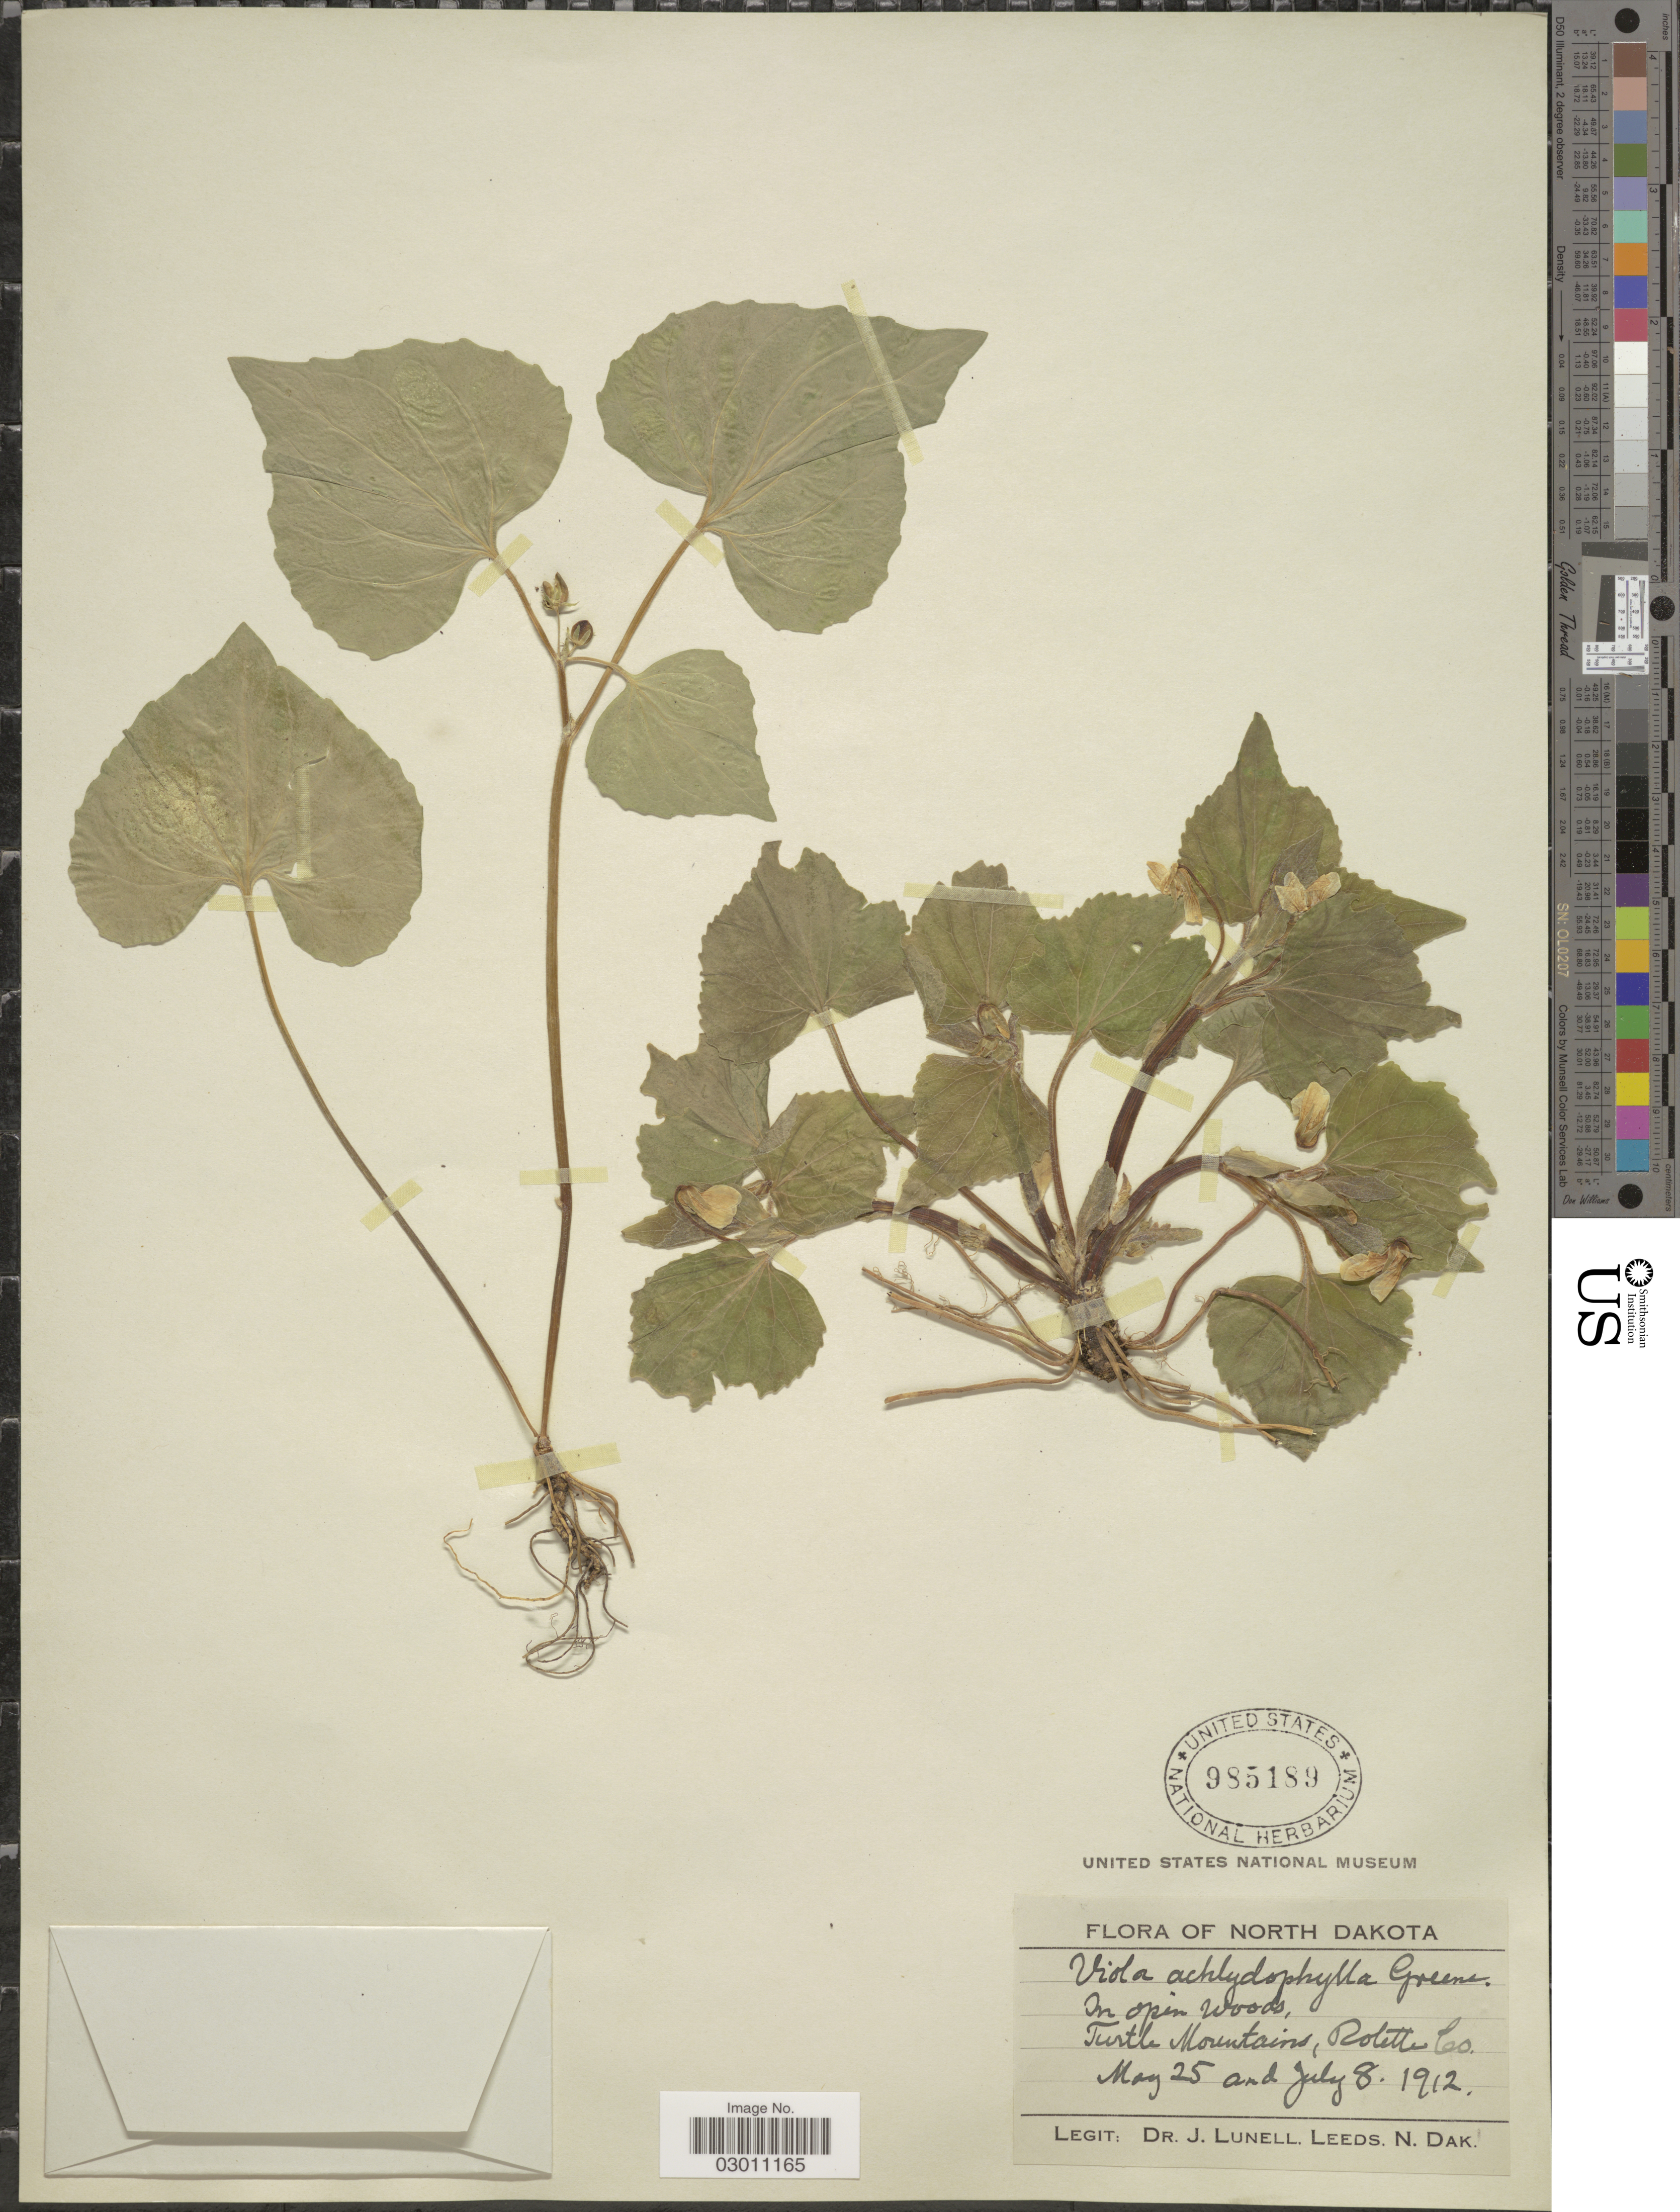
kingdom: Plantae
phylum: Tracheophyta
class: Magnoliopsida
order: Malpighiales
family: Violaceae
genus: Viola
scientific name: Viola achlydophylla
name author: Greene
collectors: J. Lunell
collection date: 1912-05-25/1912-07-08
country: United States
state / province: North Dakota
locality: Turtle Mountains, Rolette Co.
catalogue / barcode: US 985189